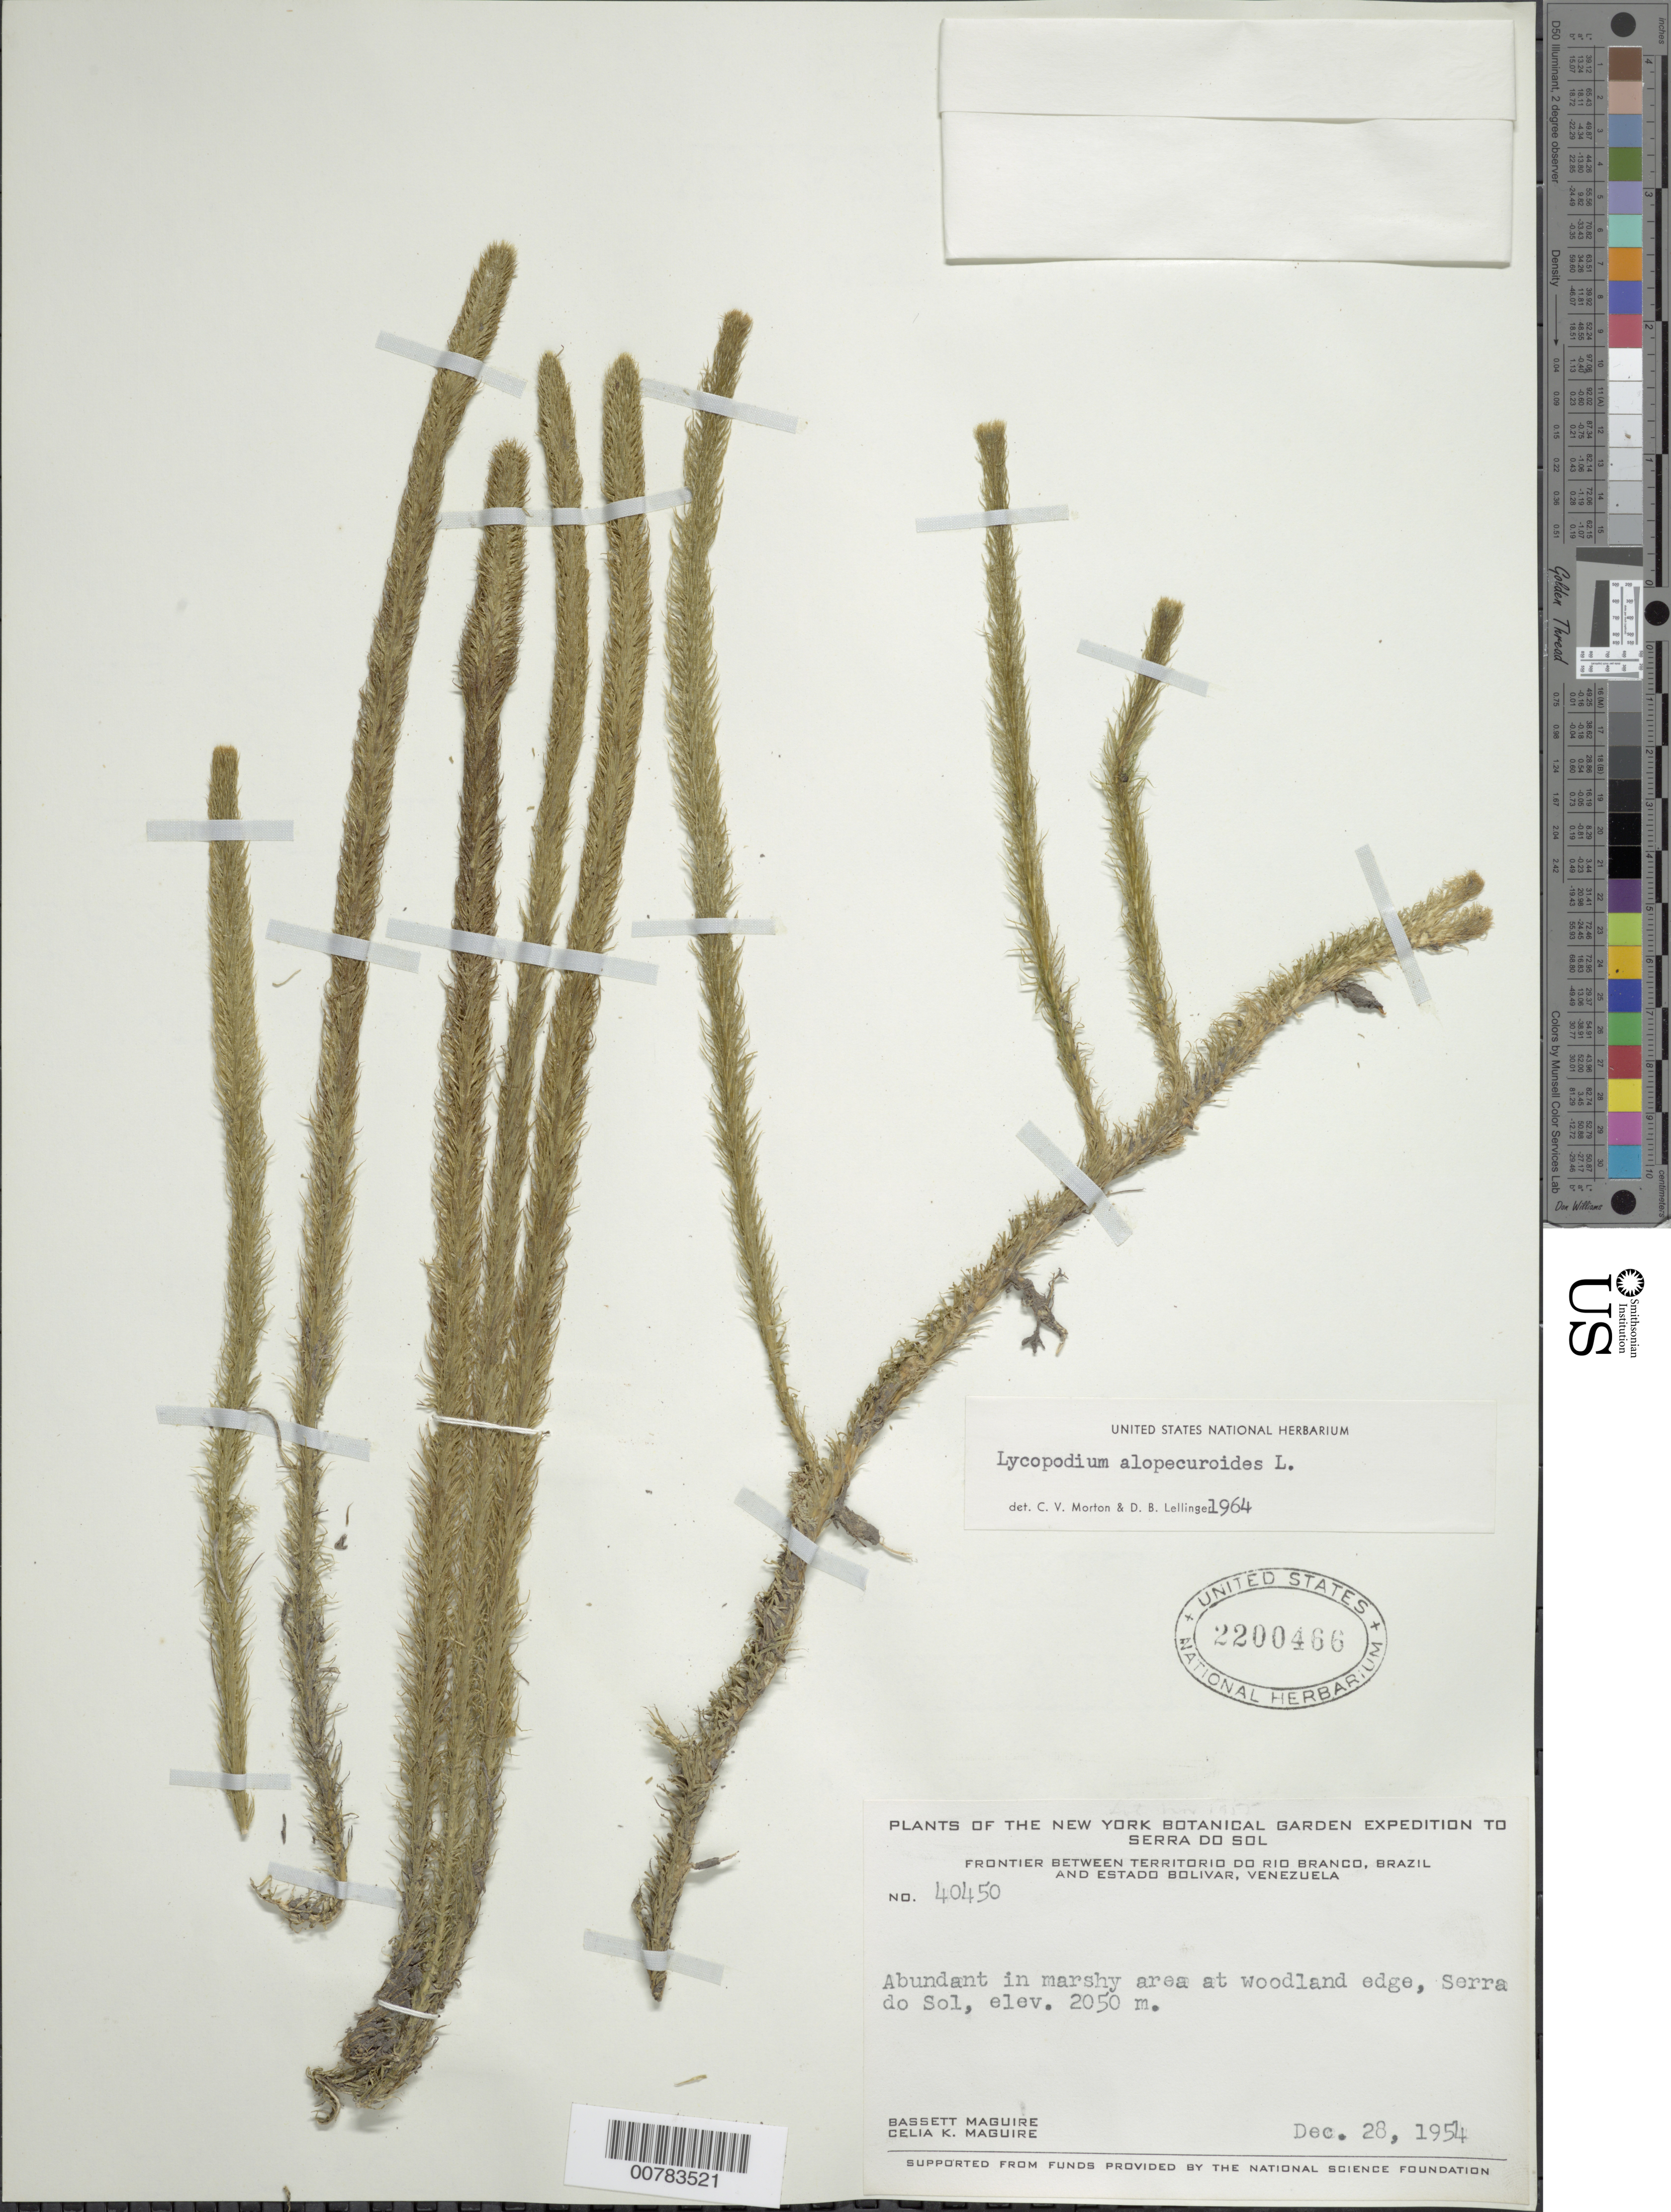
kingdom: Plantae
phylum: Tracheophyta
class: Lycopodiopsida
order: Lycopodiales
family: Lycopodiaceae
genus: Lycopodiella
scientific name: Lycopodiella alopecuroides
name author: (L.) Cranfill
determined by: Morton, C. V.; Lellinger, D. B.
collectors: B. Maguire & C. K. Maguire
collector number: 40450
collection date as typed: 28-Dec-54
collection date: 1954-12-28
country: Venezuela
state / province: Bolívar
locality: Serra do Sol, frontier betw. TerRiver do Río Branco, Brazil & Bolívar, Venezuela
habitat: Marshy area at woodland edge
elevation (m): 2050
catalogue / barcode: US 2200466